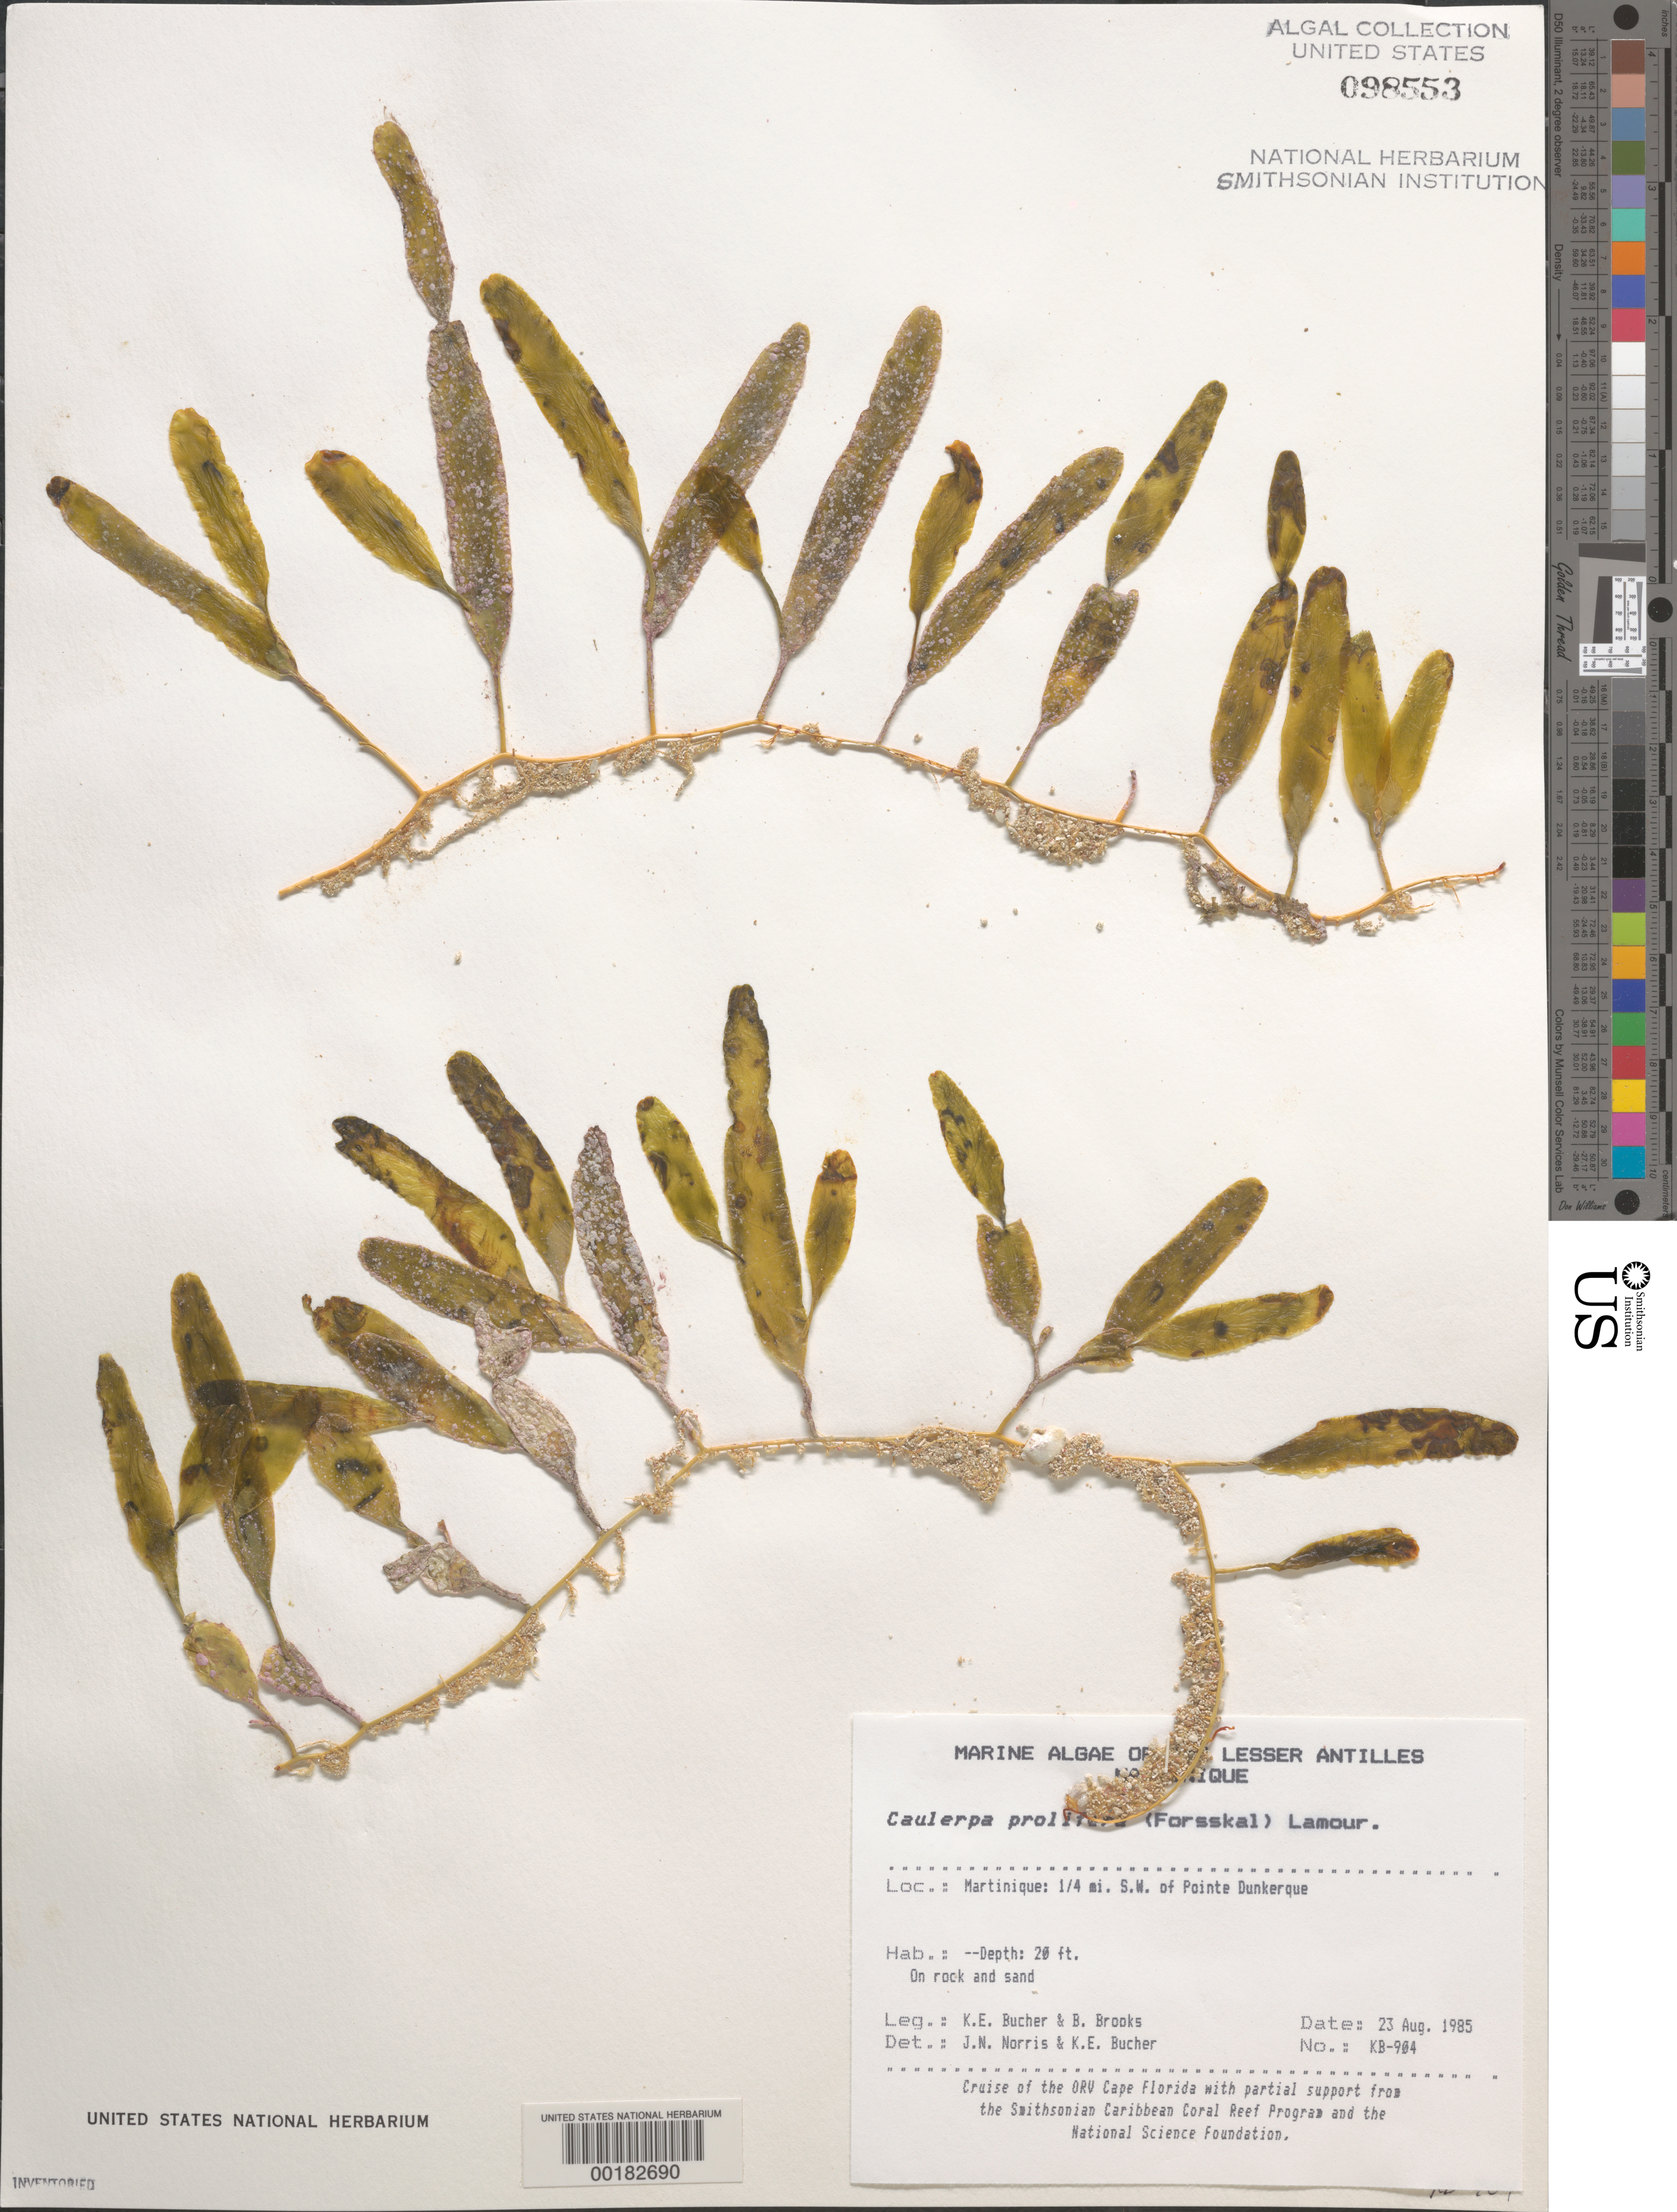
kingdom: Plantae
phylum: Chlorophyta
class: Ulvophyceae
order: Bryopsidales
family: Caulerpaceae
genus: Caulerpa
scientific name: Caulerpa prolifera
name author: (Forssk.) J.V.Lamouroux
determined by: Norris, J. N.; Bucher, K. E.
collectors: K. E. Bucher & B. Brooks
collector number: Kb-904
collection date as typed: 23 Aug 1985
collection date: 1985-08-23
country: Martinique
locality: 1/4th mile southwest of Pointe Dunkerque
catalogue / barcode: US 98553